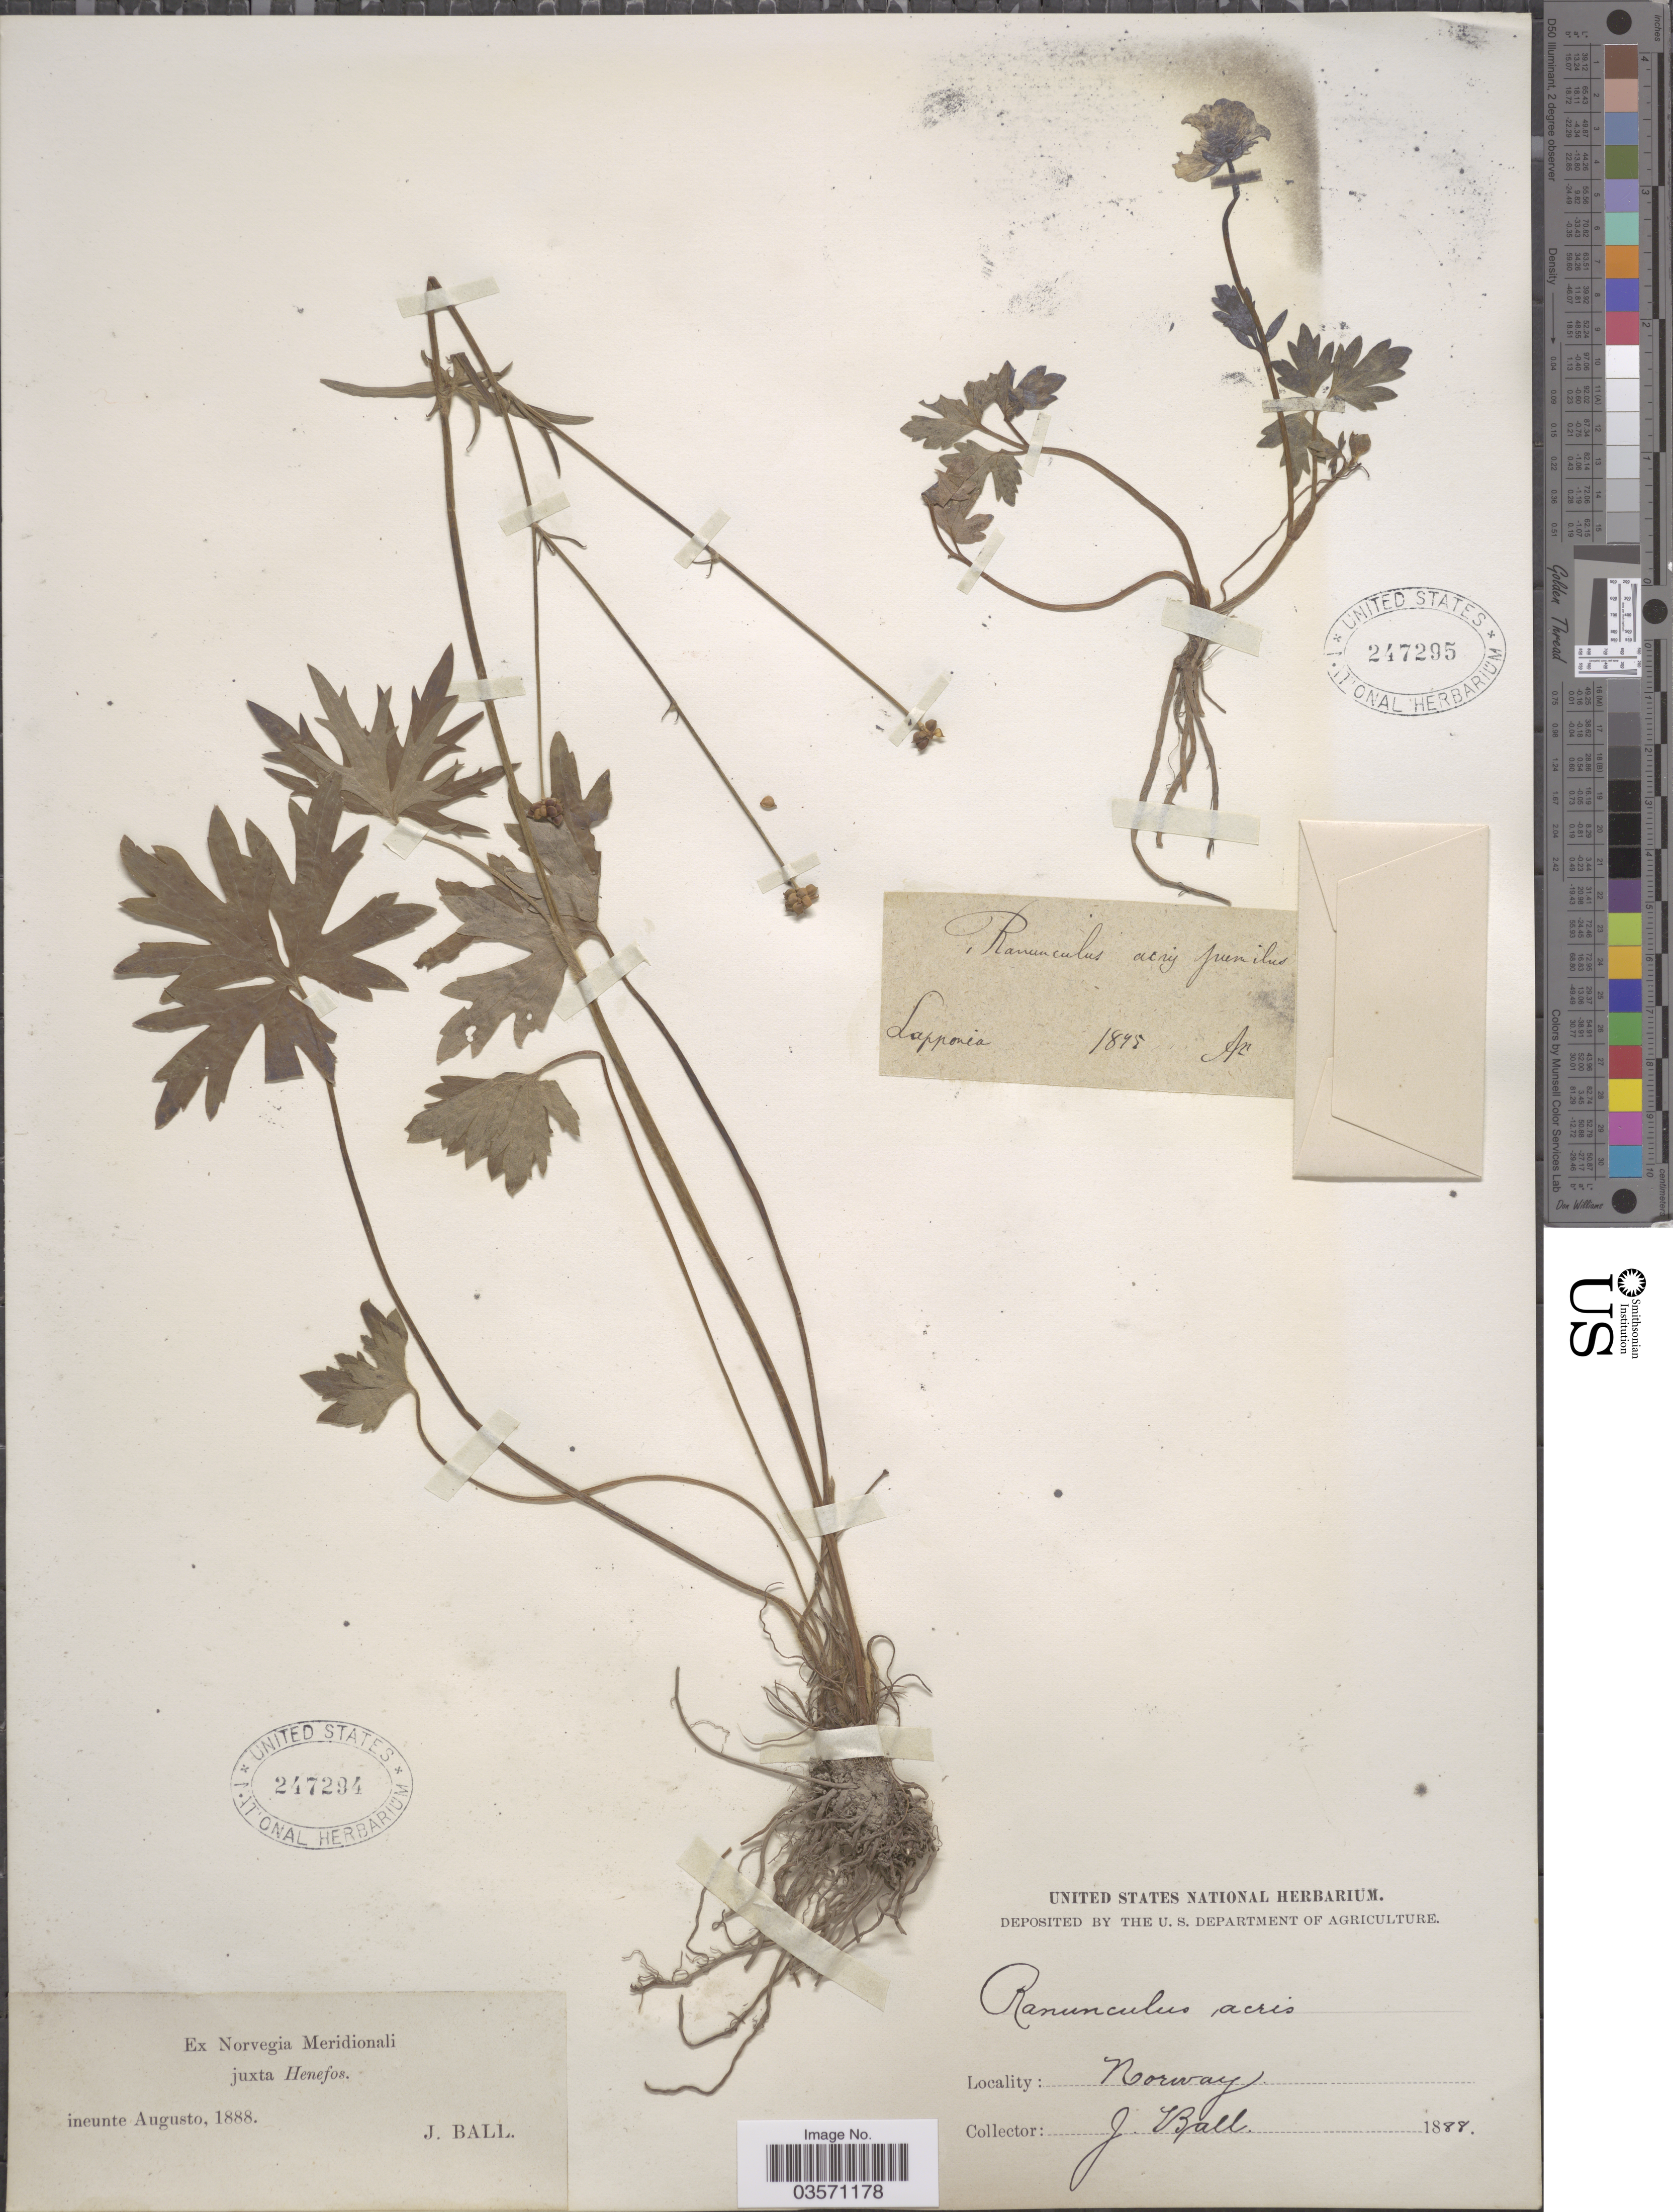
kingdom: Plantae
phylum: Tracheophyta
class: Magnoliopsida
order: Ranunculales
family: Ranunculaceae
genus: Ranunculus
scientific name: Ranunculus acris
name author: L.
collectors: An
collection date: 1895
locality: Lapponia.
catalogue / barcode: US 247295